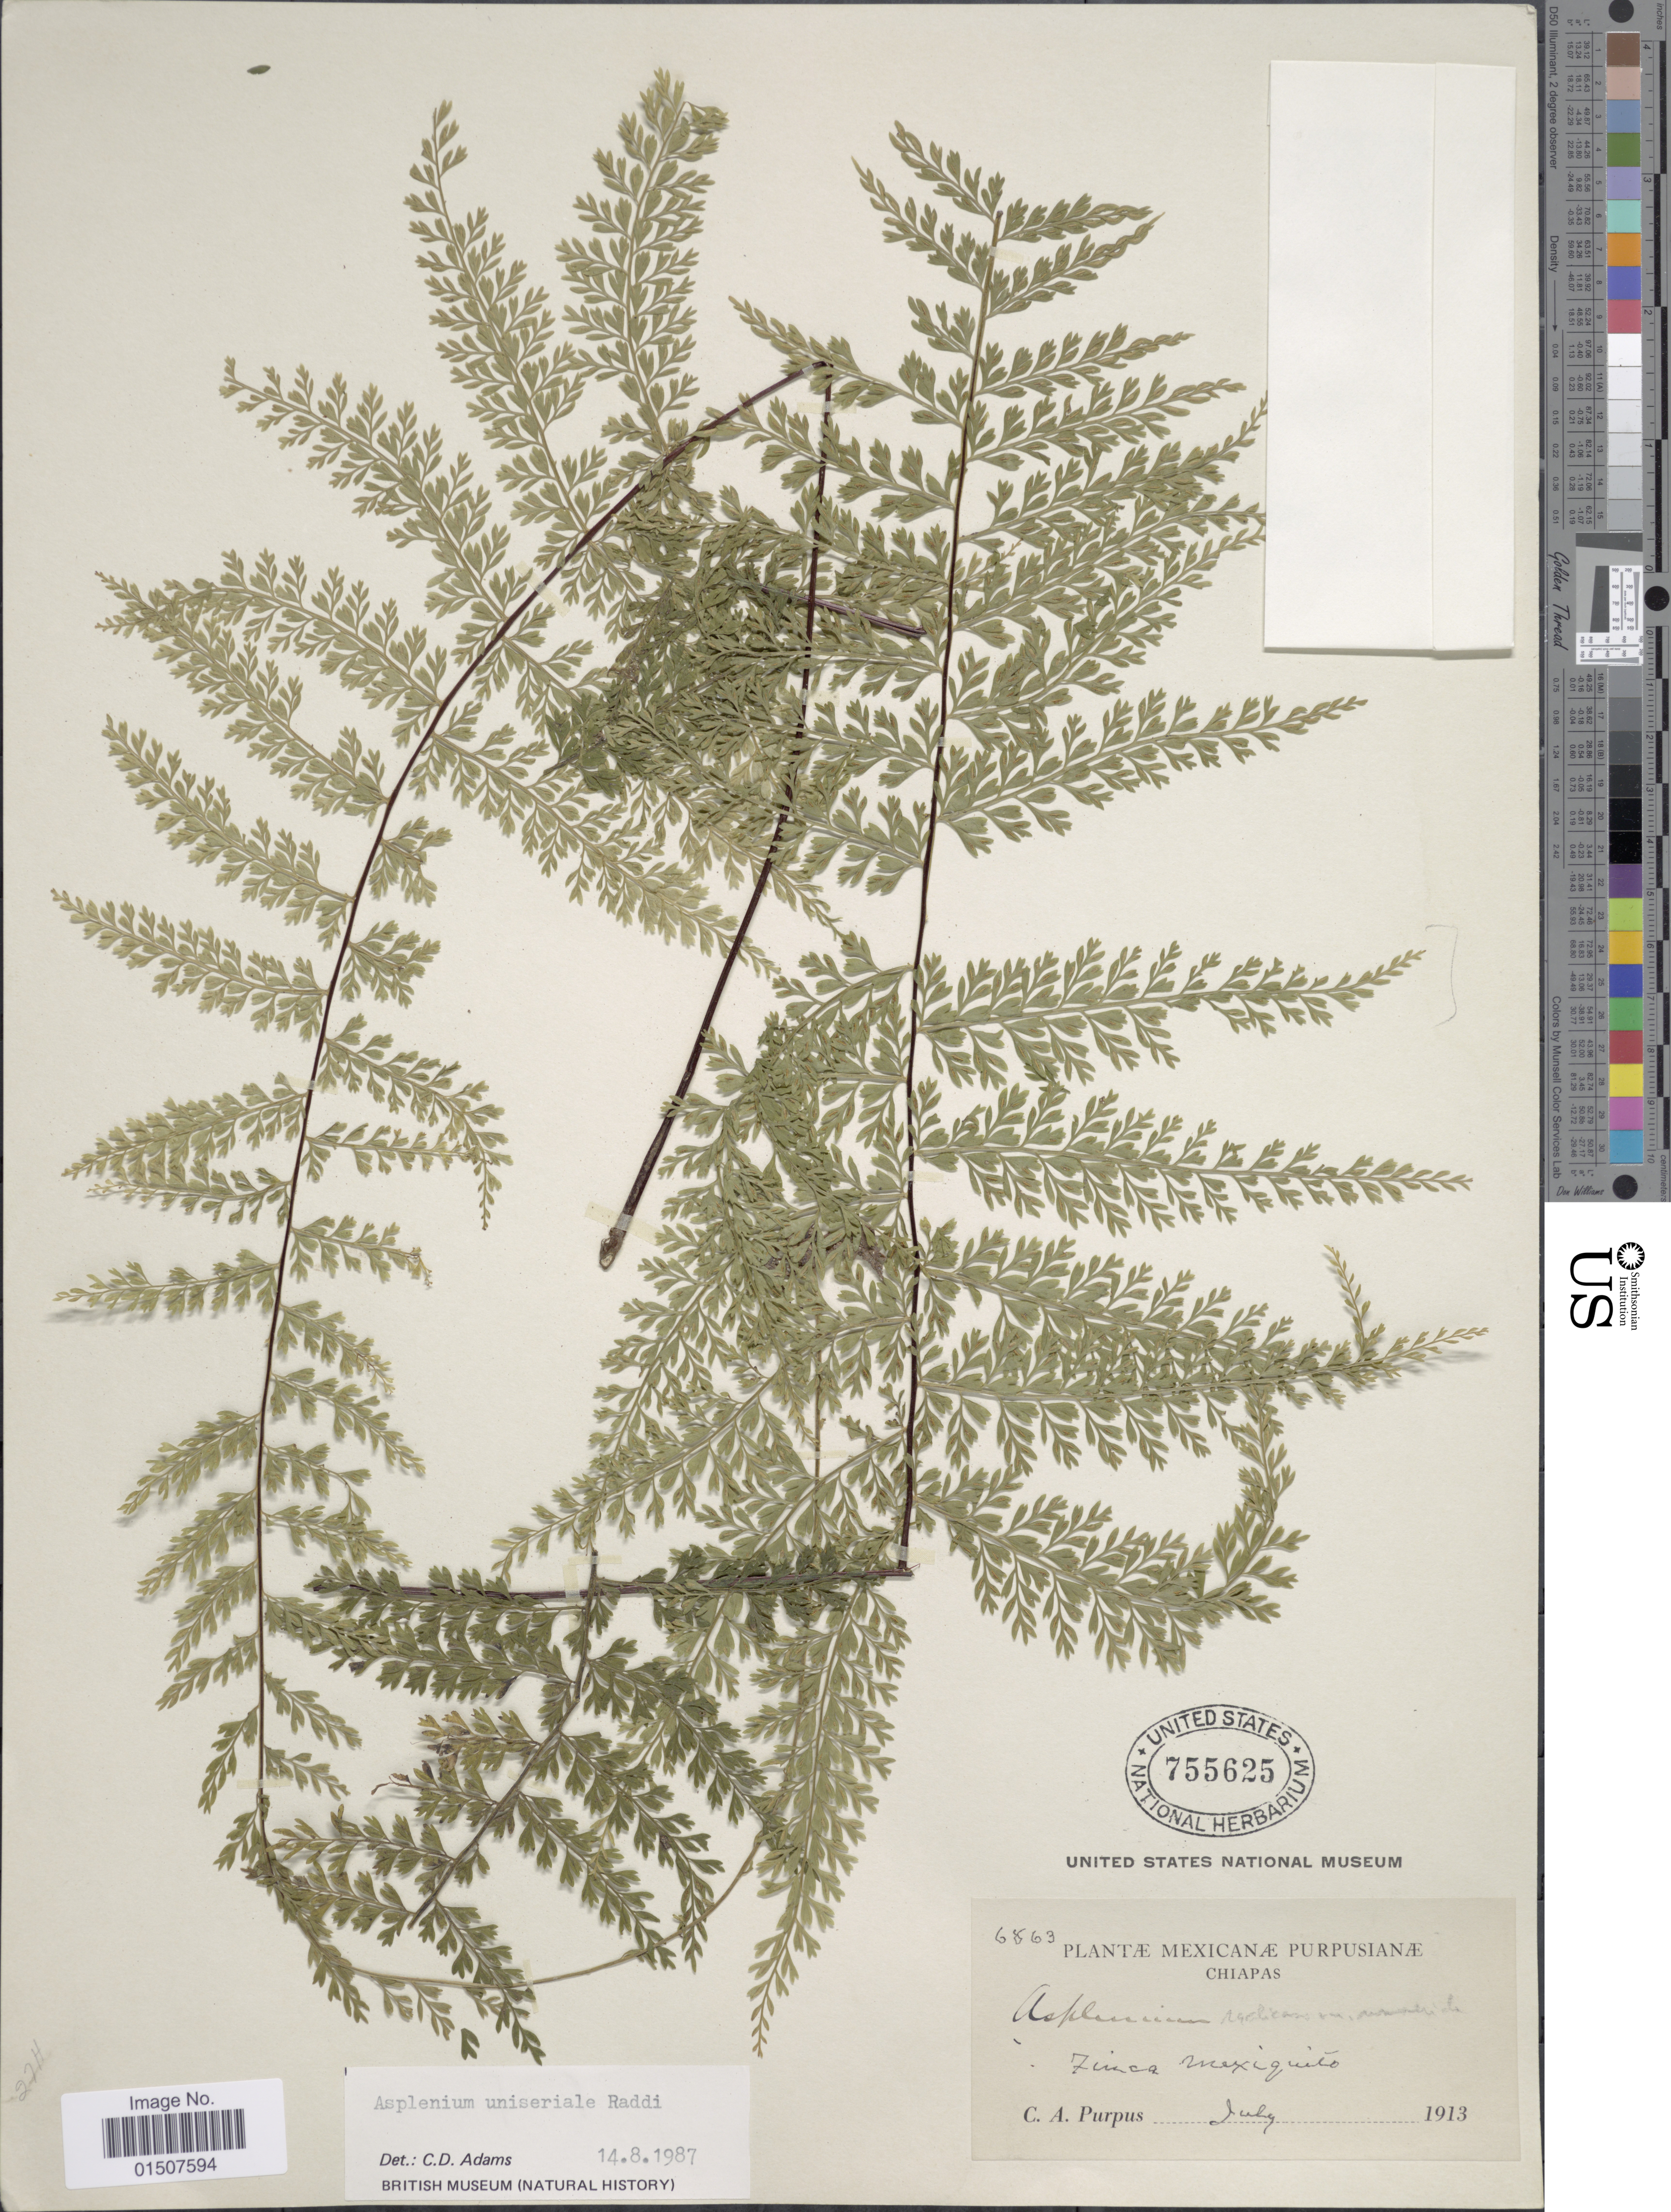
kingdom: Plantae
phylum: Tracheophyta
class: Polypodiopsida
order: Polypodiales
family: Aspleniaceae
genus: Asplenium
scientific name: Asplenium radicans var. alloeopteron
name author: (Kunze ex Klotzsch) Lellinger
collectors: C. A. Purpus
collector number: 6863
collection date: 1913-07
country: Mexico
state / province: Chiapas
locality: Finca Mexiquito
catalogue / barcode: US 755625